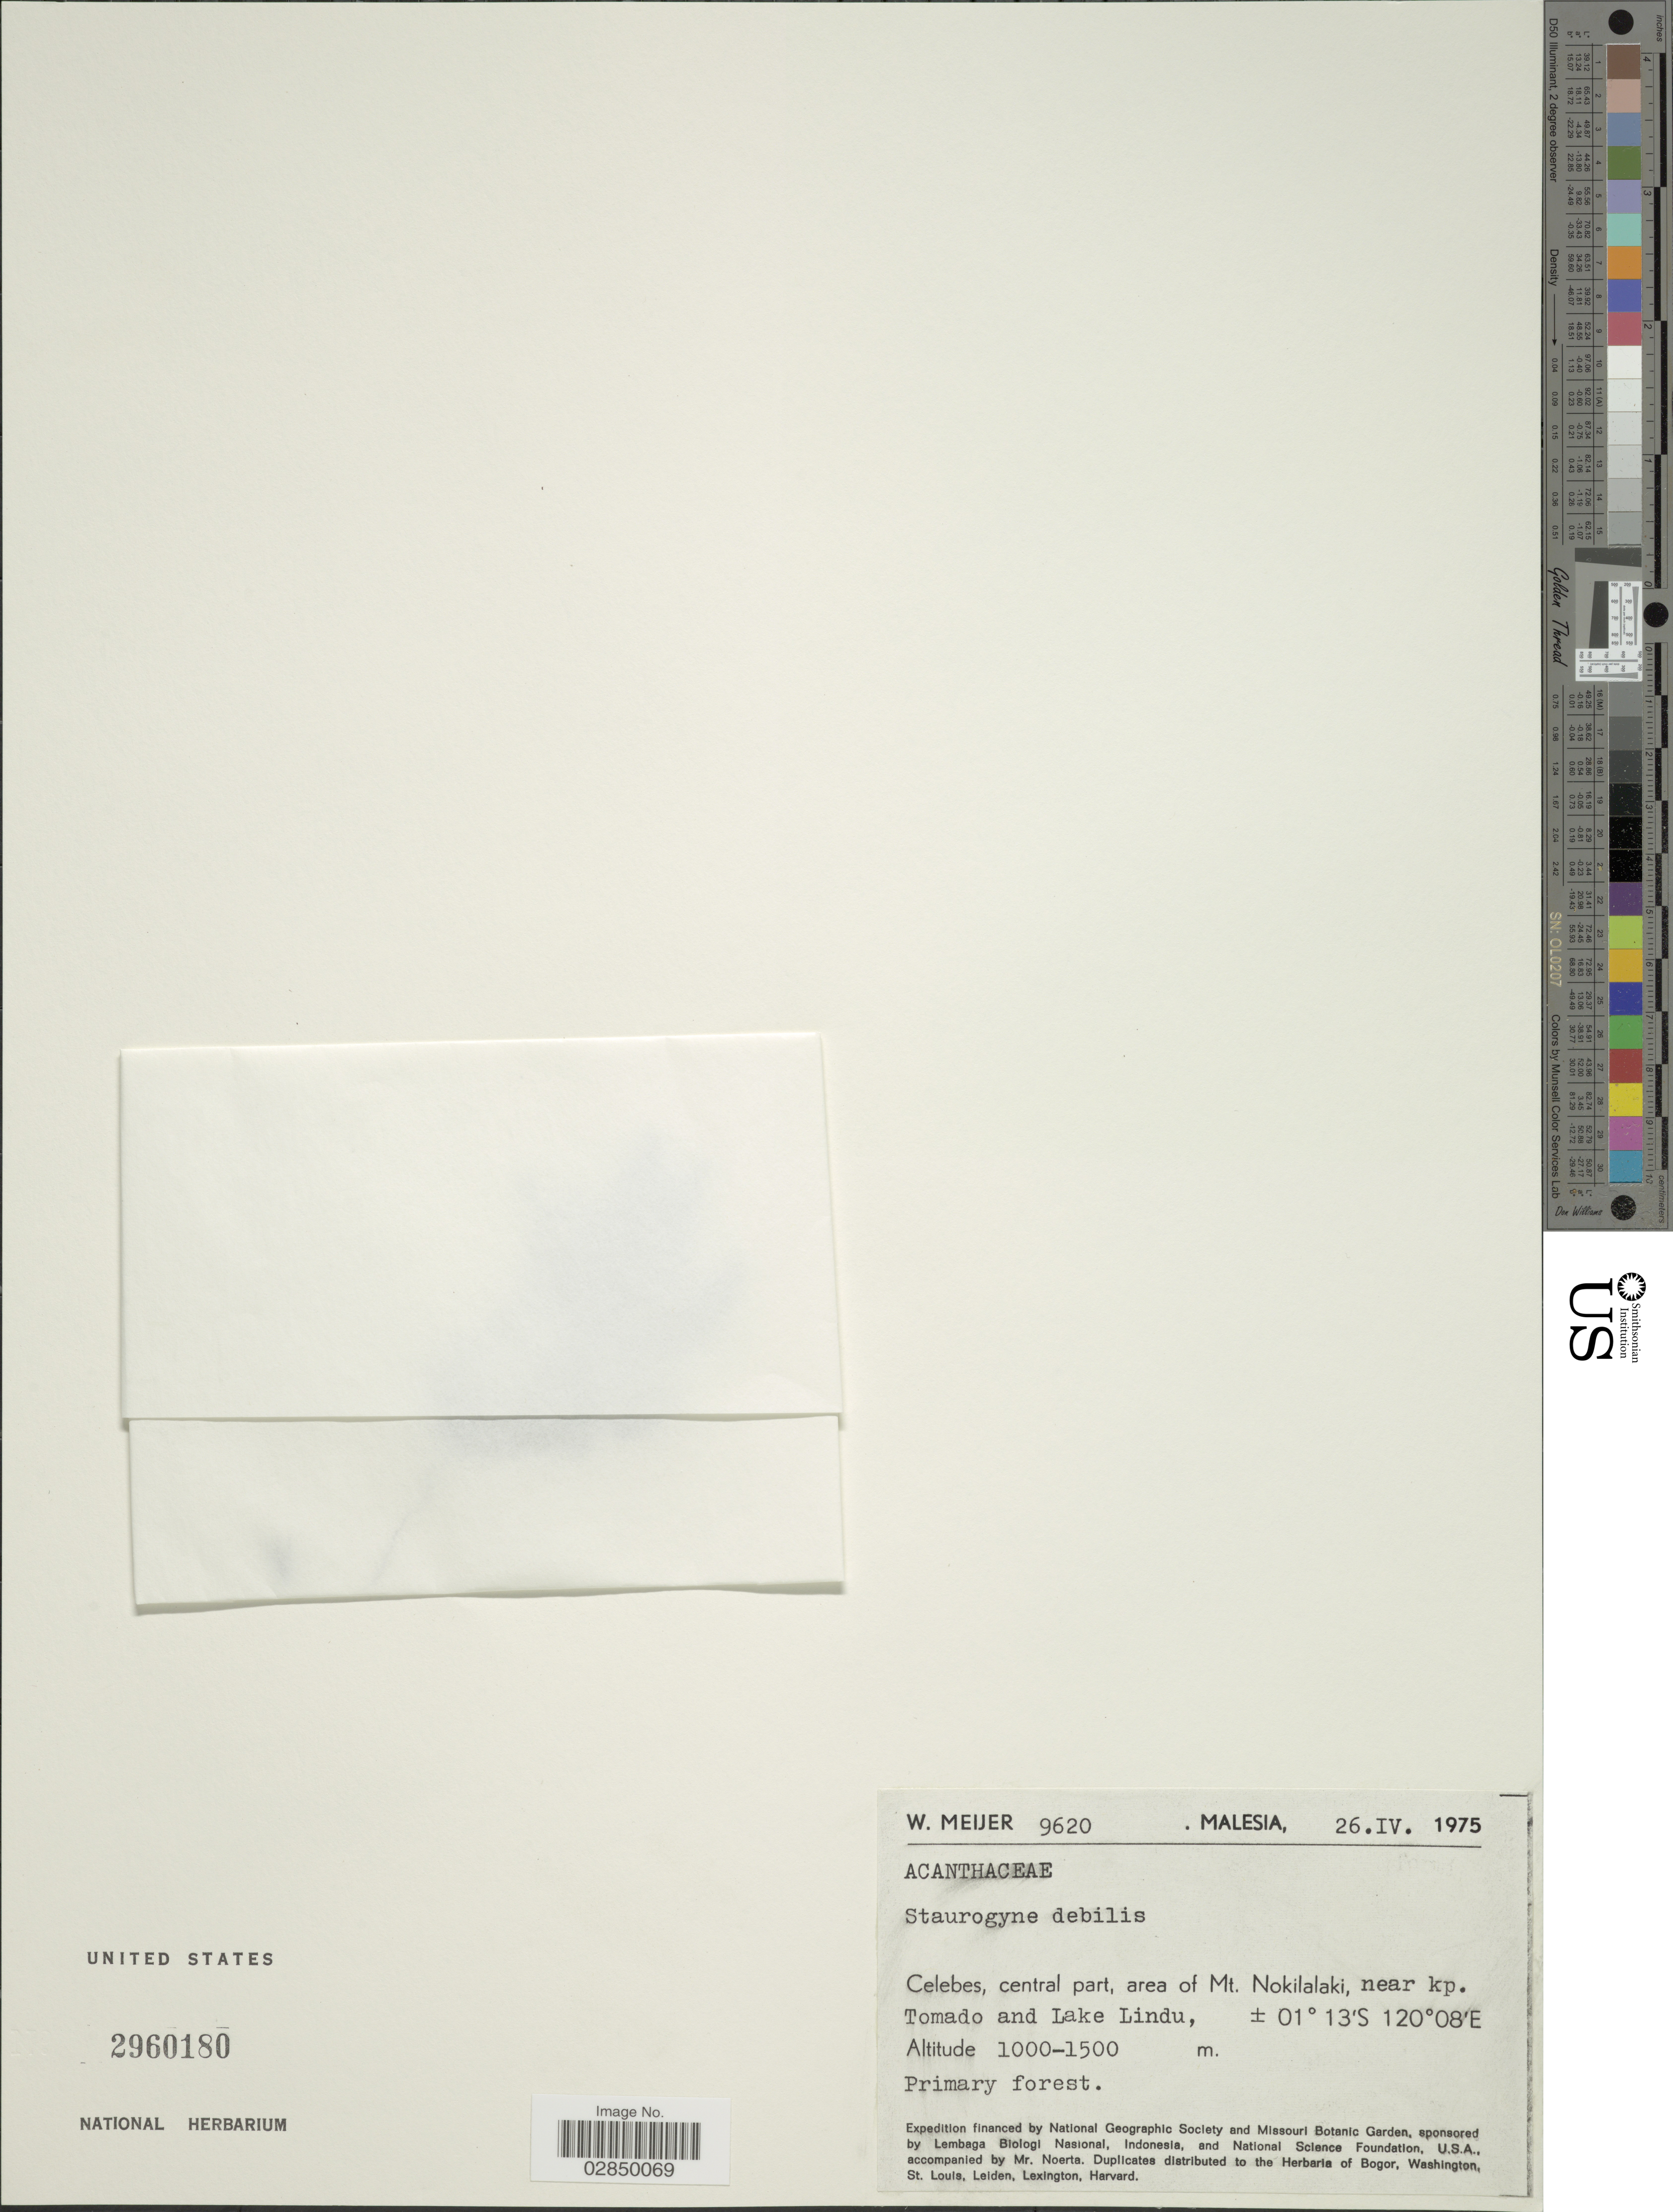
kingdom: Plantae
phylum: Tracheophyta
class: Magnoliopsida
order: Lamiales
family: Acanthaceae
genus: Staurogyne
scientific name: Staurogyne debilis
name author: (T. Anderson) C.B. Clarke ex Merr.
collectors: W. Meijer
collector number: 9620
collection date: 1975-04-26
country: Malaysia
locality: Celebes, central part, area of Mt. Nokilalaki, near kp. Tomado and Lake Lindu.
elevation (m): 1000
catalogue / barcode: US 2960180